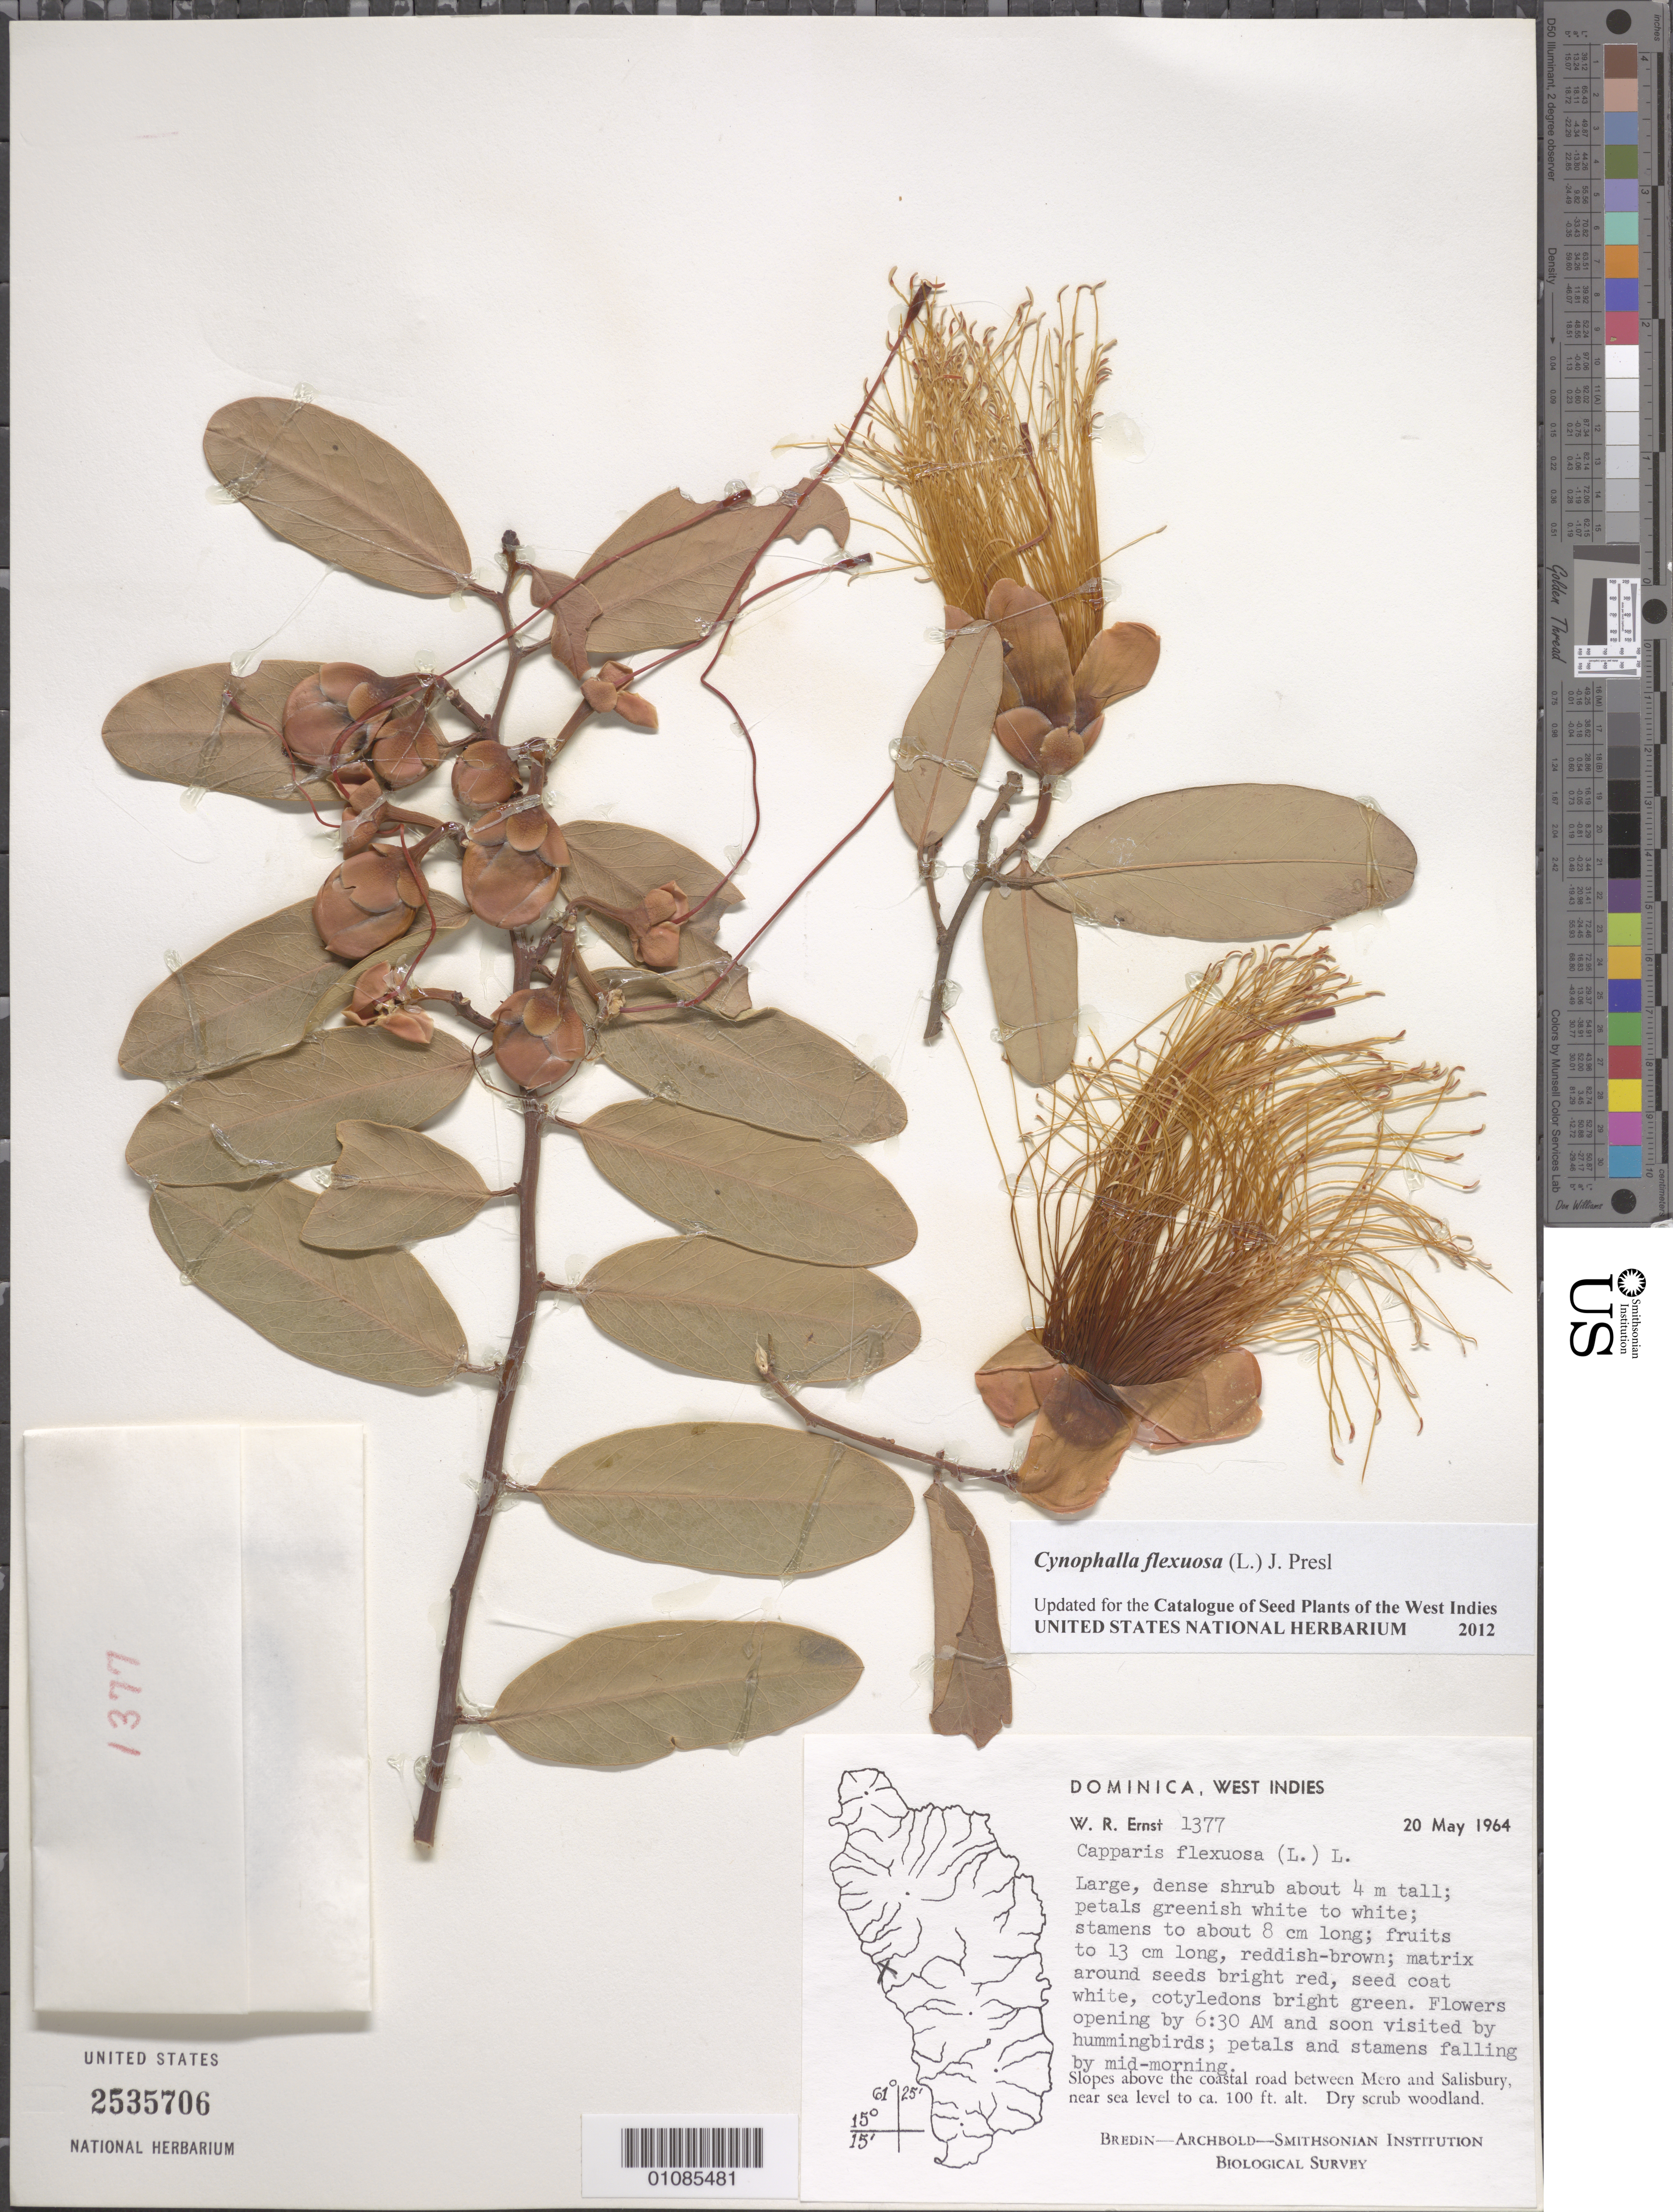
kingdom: Plantae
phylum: Tracheophyta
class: Magnoliopsida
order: Brassicales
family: Capparaceae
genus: Cynophalla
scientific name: Cynophalla flexuosa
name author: (L.) J. Presl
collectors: W. R. Ernst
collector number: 1377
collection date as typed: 20 May 1964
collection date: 1964-05-20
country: Dominica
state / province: St. Joseph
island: Dominica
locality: Slopes above the coastal road between Mero and Salisbury.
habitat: Dry scrub woodland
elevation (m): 0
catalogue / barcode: US 2535706